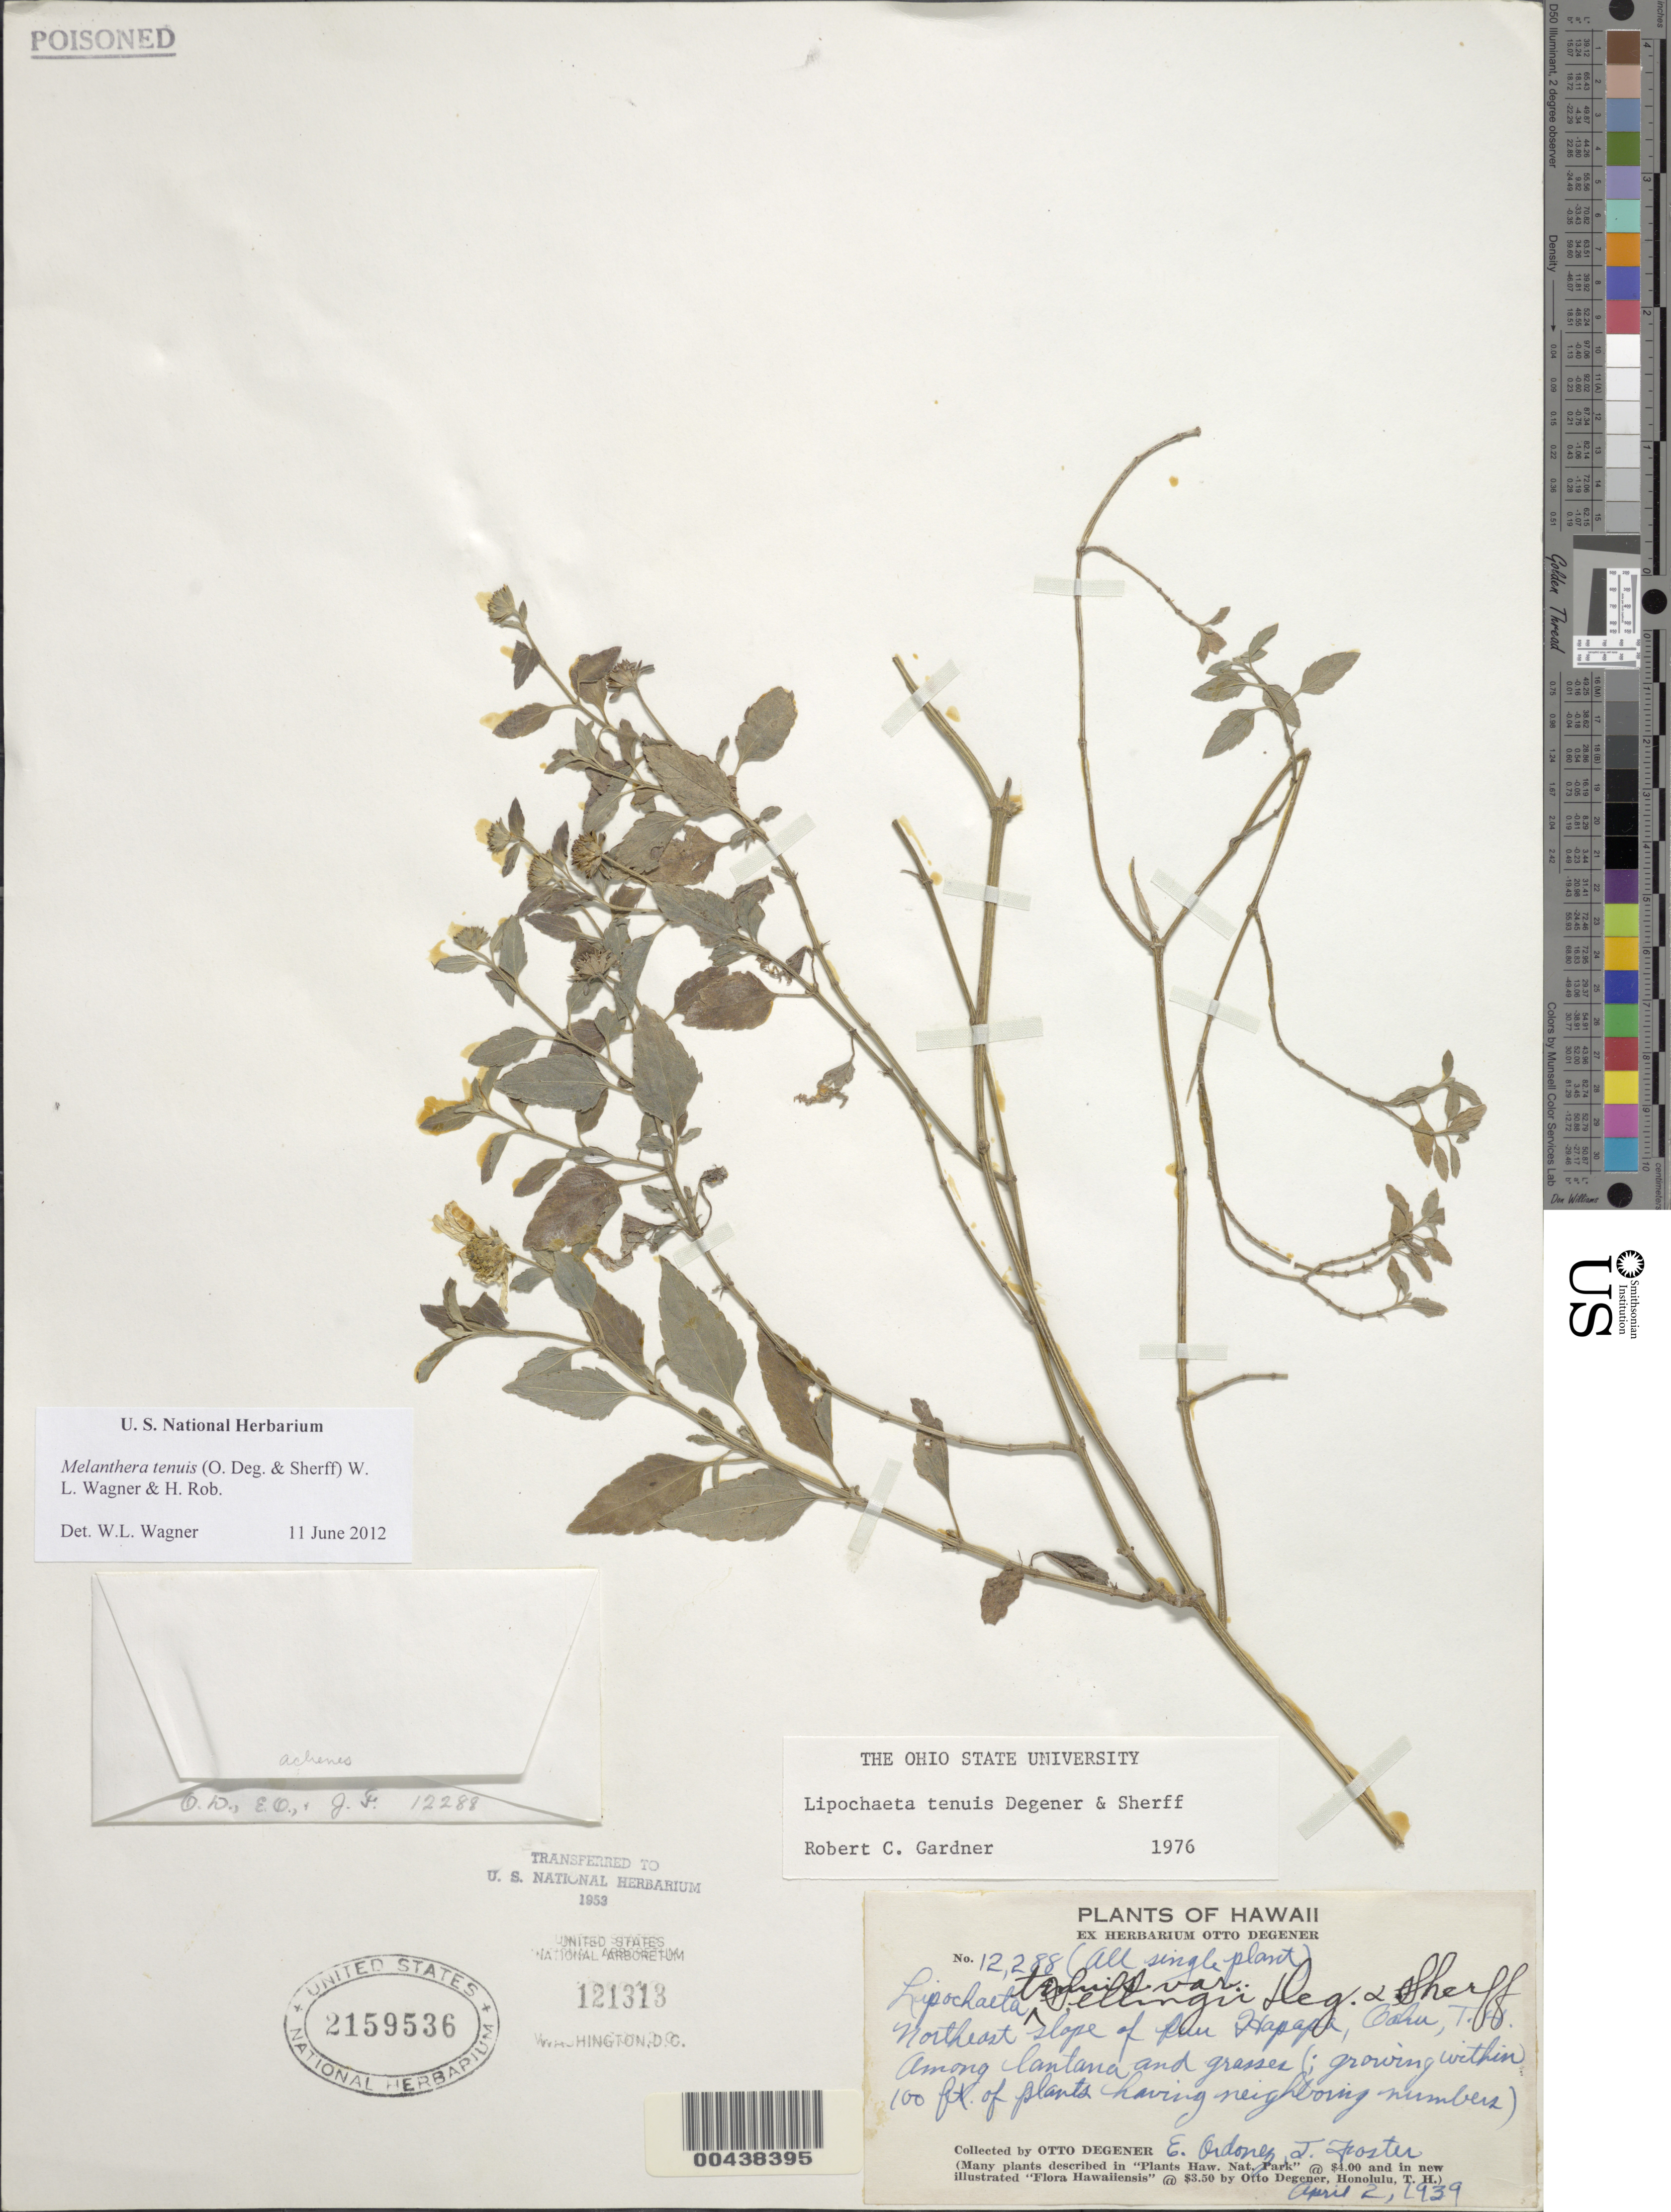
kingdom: Plantae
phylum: Tracheophyta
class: Magnoliopsida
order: Asterales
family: Asteraceae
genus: Wollastonia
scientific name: Wollastonia tenuis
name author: (O. Deg. & Sherff) Orchard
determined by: Wagner, W. L., (BOT), Smithsonian Institution - National Museum of Natural History (UNITED STATES)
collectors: O. Degener, E. Ordonez & J. Foster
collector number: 12288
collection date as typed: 2 Apr 1939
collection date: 1939-04-02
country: United States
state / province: Hawaii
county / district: Honolulu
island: Oahu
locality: NE slope of Puu Hapapa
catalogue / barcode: US 2159536